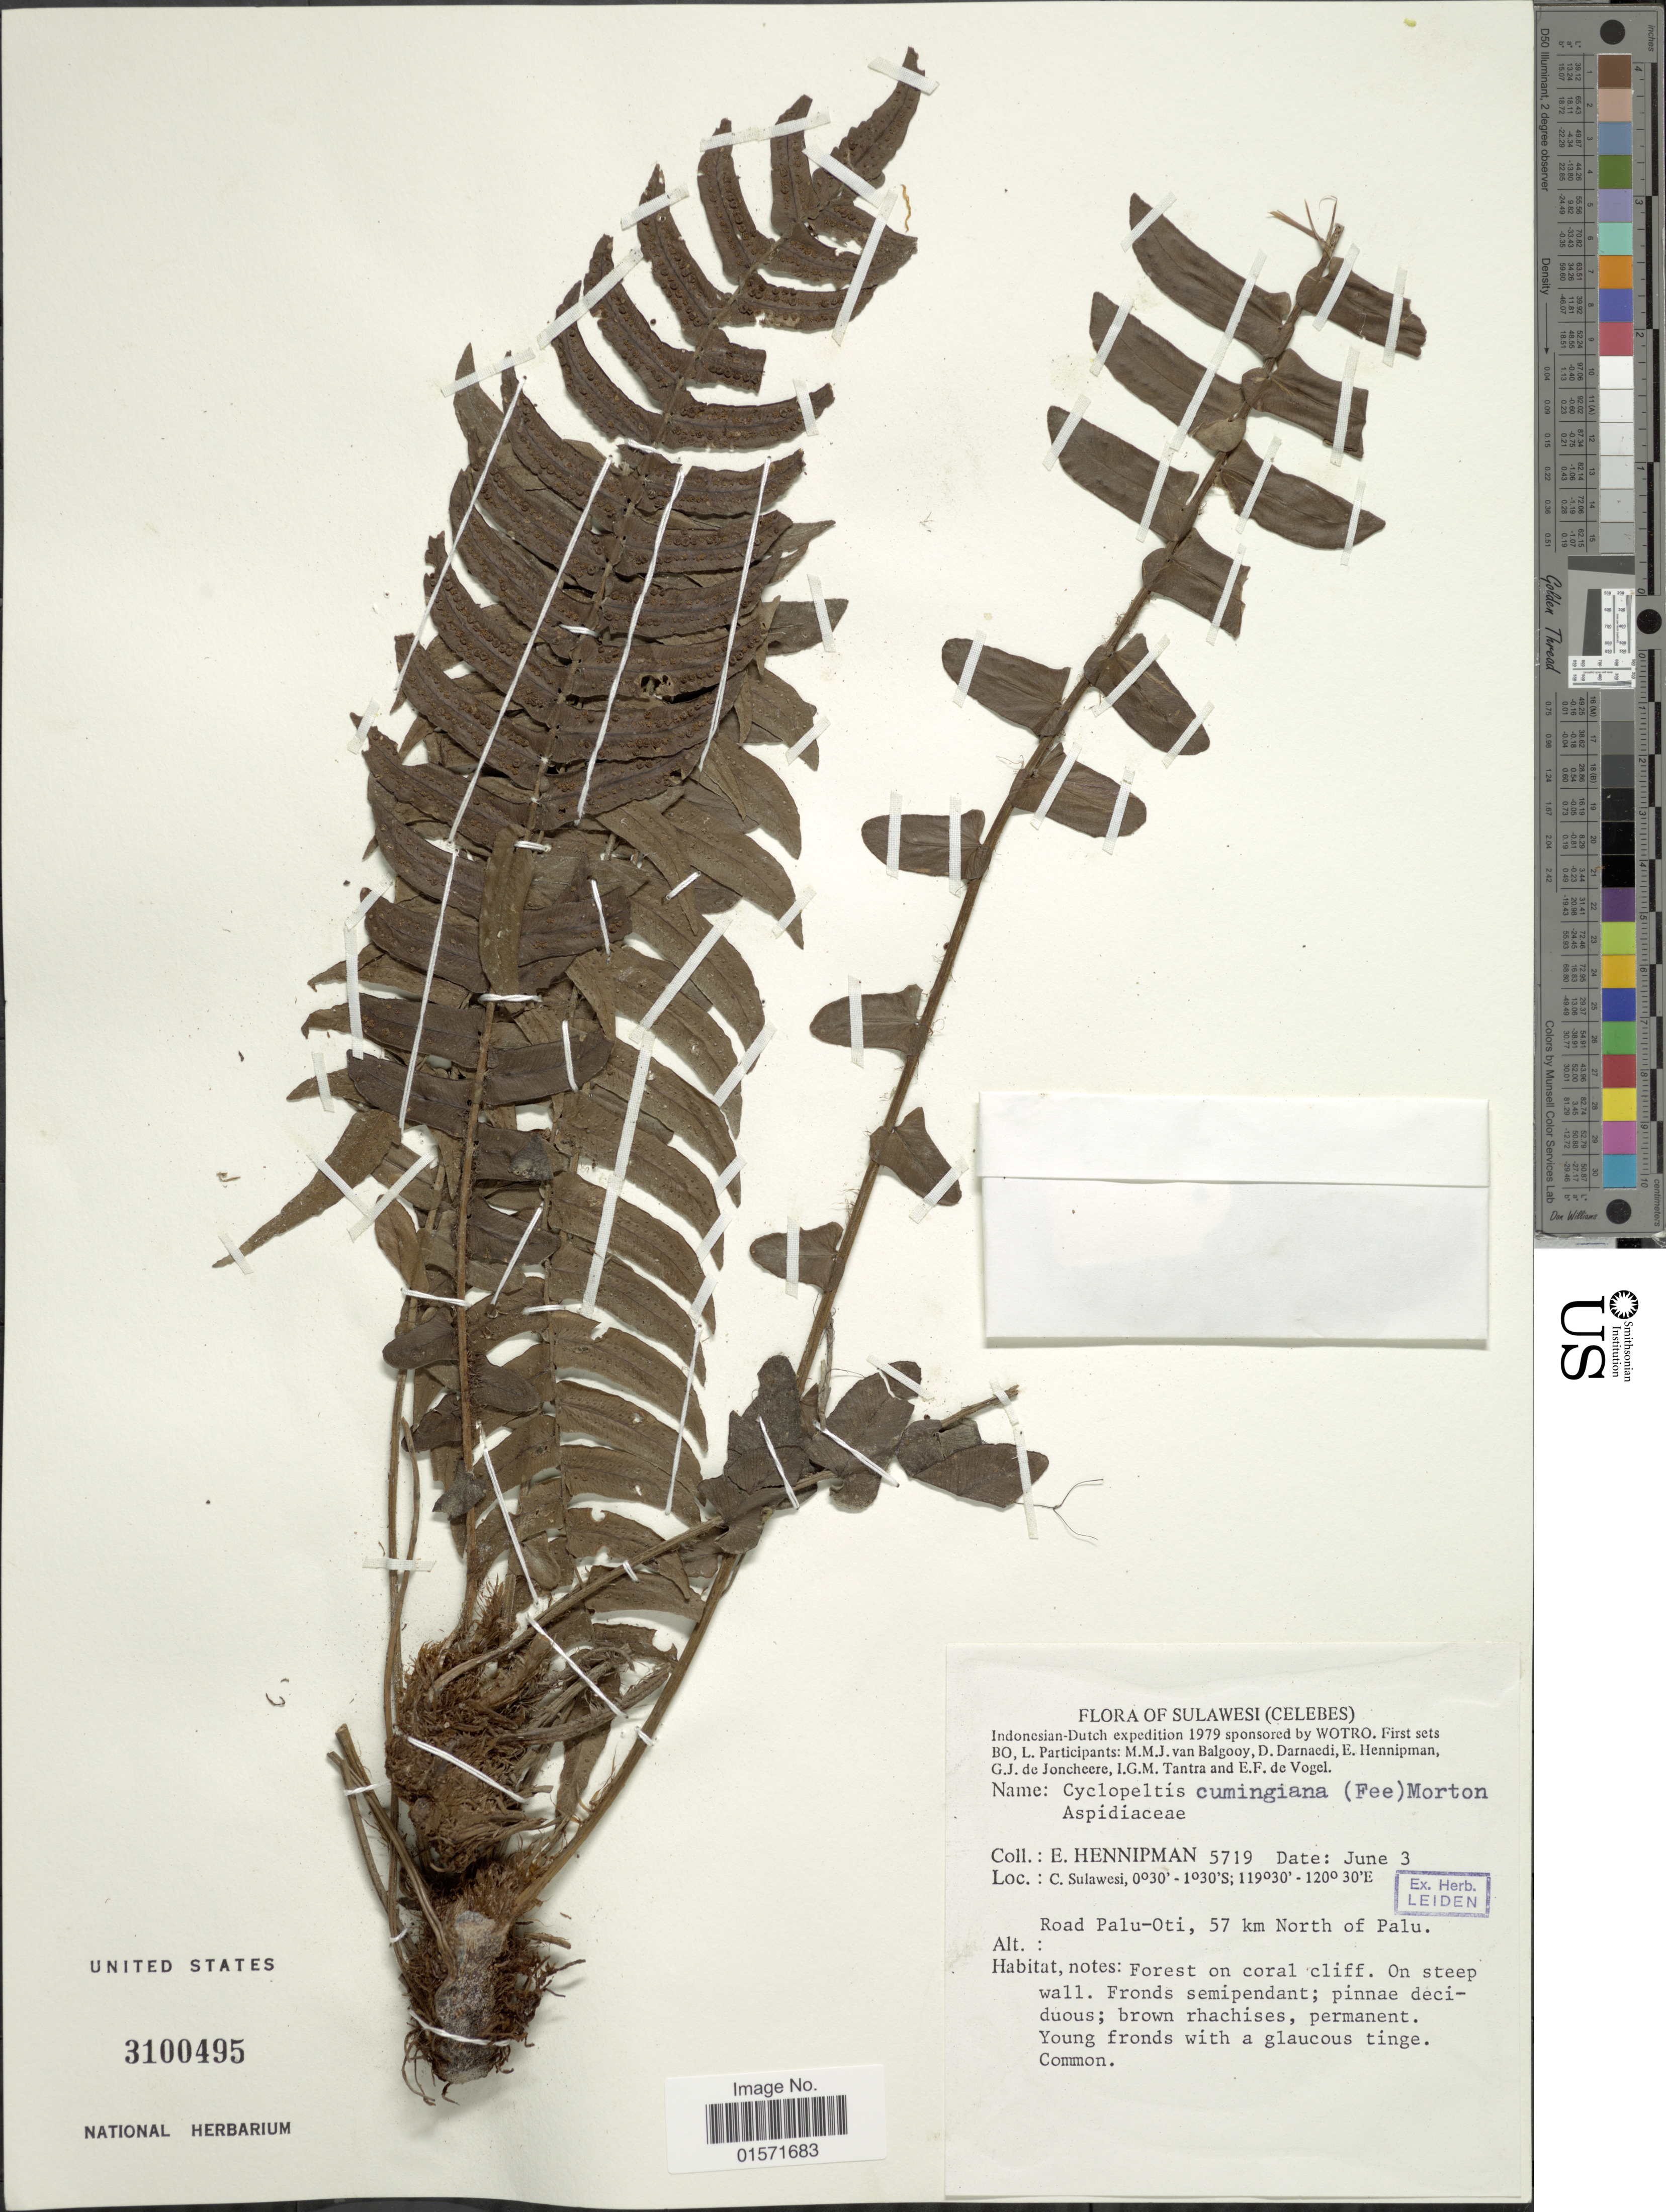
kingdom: Plantae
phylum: Tracheophyta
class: Polypodiopsida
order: Polypodiales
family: Lomariopsidaceae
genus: Cyclopeltis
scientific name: Cyclopeltis presliana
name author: (Mett.) Berkeley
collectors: E. Hennipman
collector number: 5719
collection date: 1979-06-03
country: Indonesia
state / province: Sulawesi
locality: Celebes. C. Sulawesie. Road Palu-Oti, 57 km North of Palu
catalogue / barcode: US 3100495